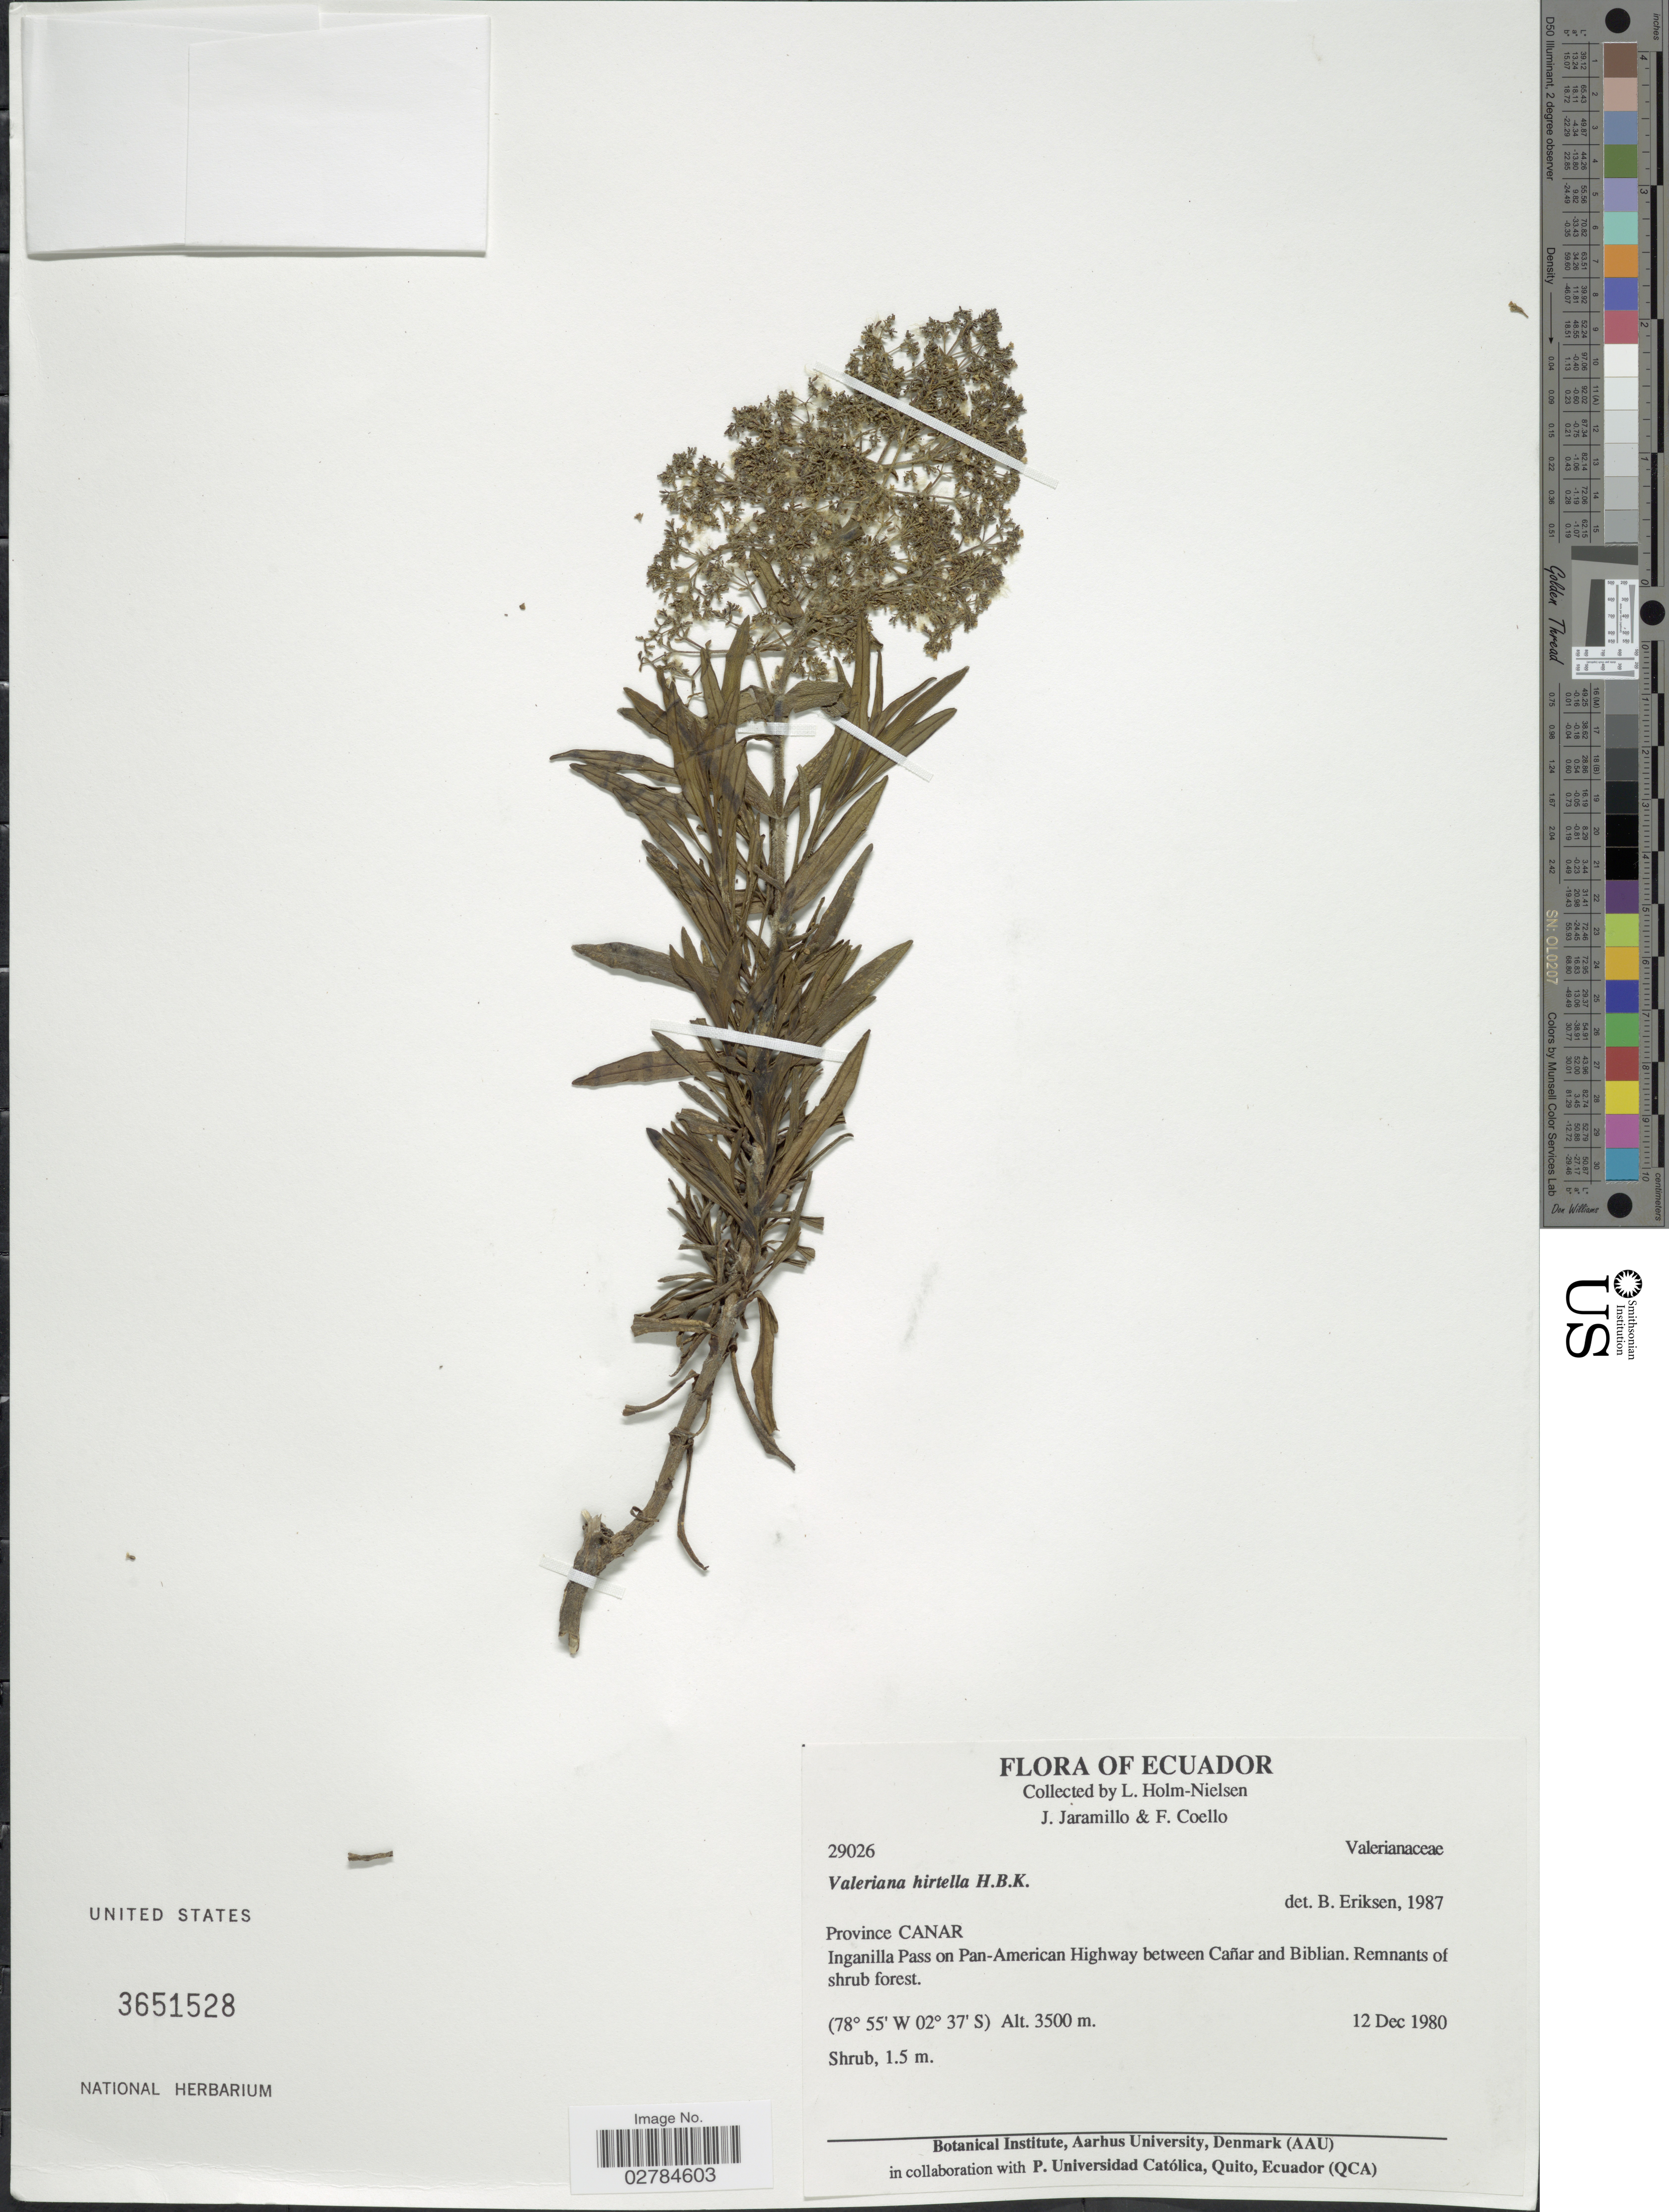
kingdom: Plantae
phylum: Tracheophyta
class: Magnoliopsida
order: Dipsacales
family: Caprifoliaceae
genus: Valeriana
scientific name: Valeriana hirtella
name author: Kunth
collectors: L. Holm-Nielsen, J. Jaramillo & F. Coello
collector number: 29026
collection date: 1980-12-12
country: Ecuador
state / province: Cañar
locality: Province Canar. Inganilla Pass on Pan-American Highway between Cañar and Biblian.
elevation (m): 3500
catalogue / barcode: US 3651528